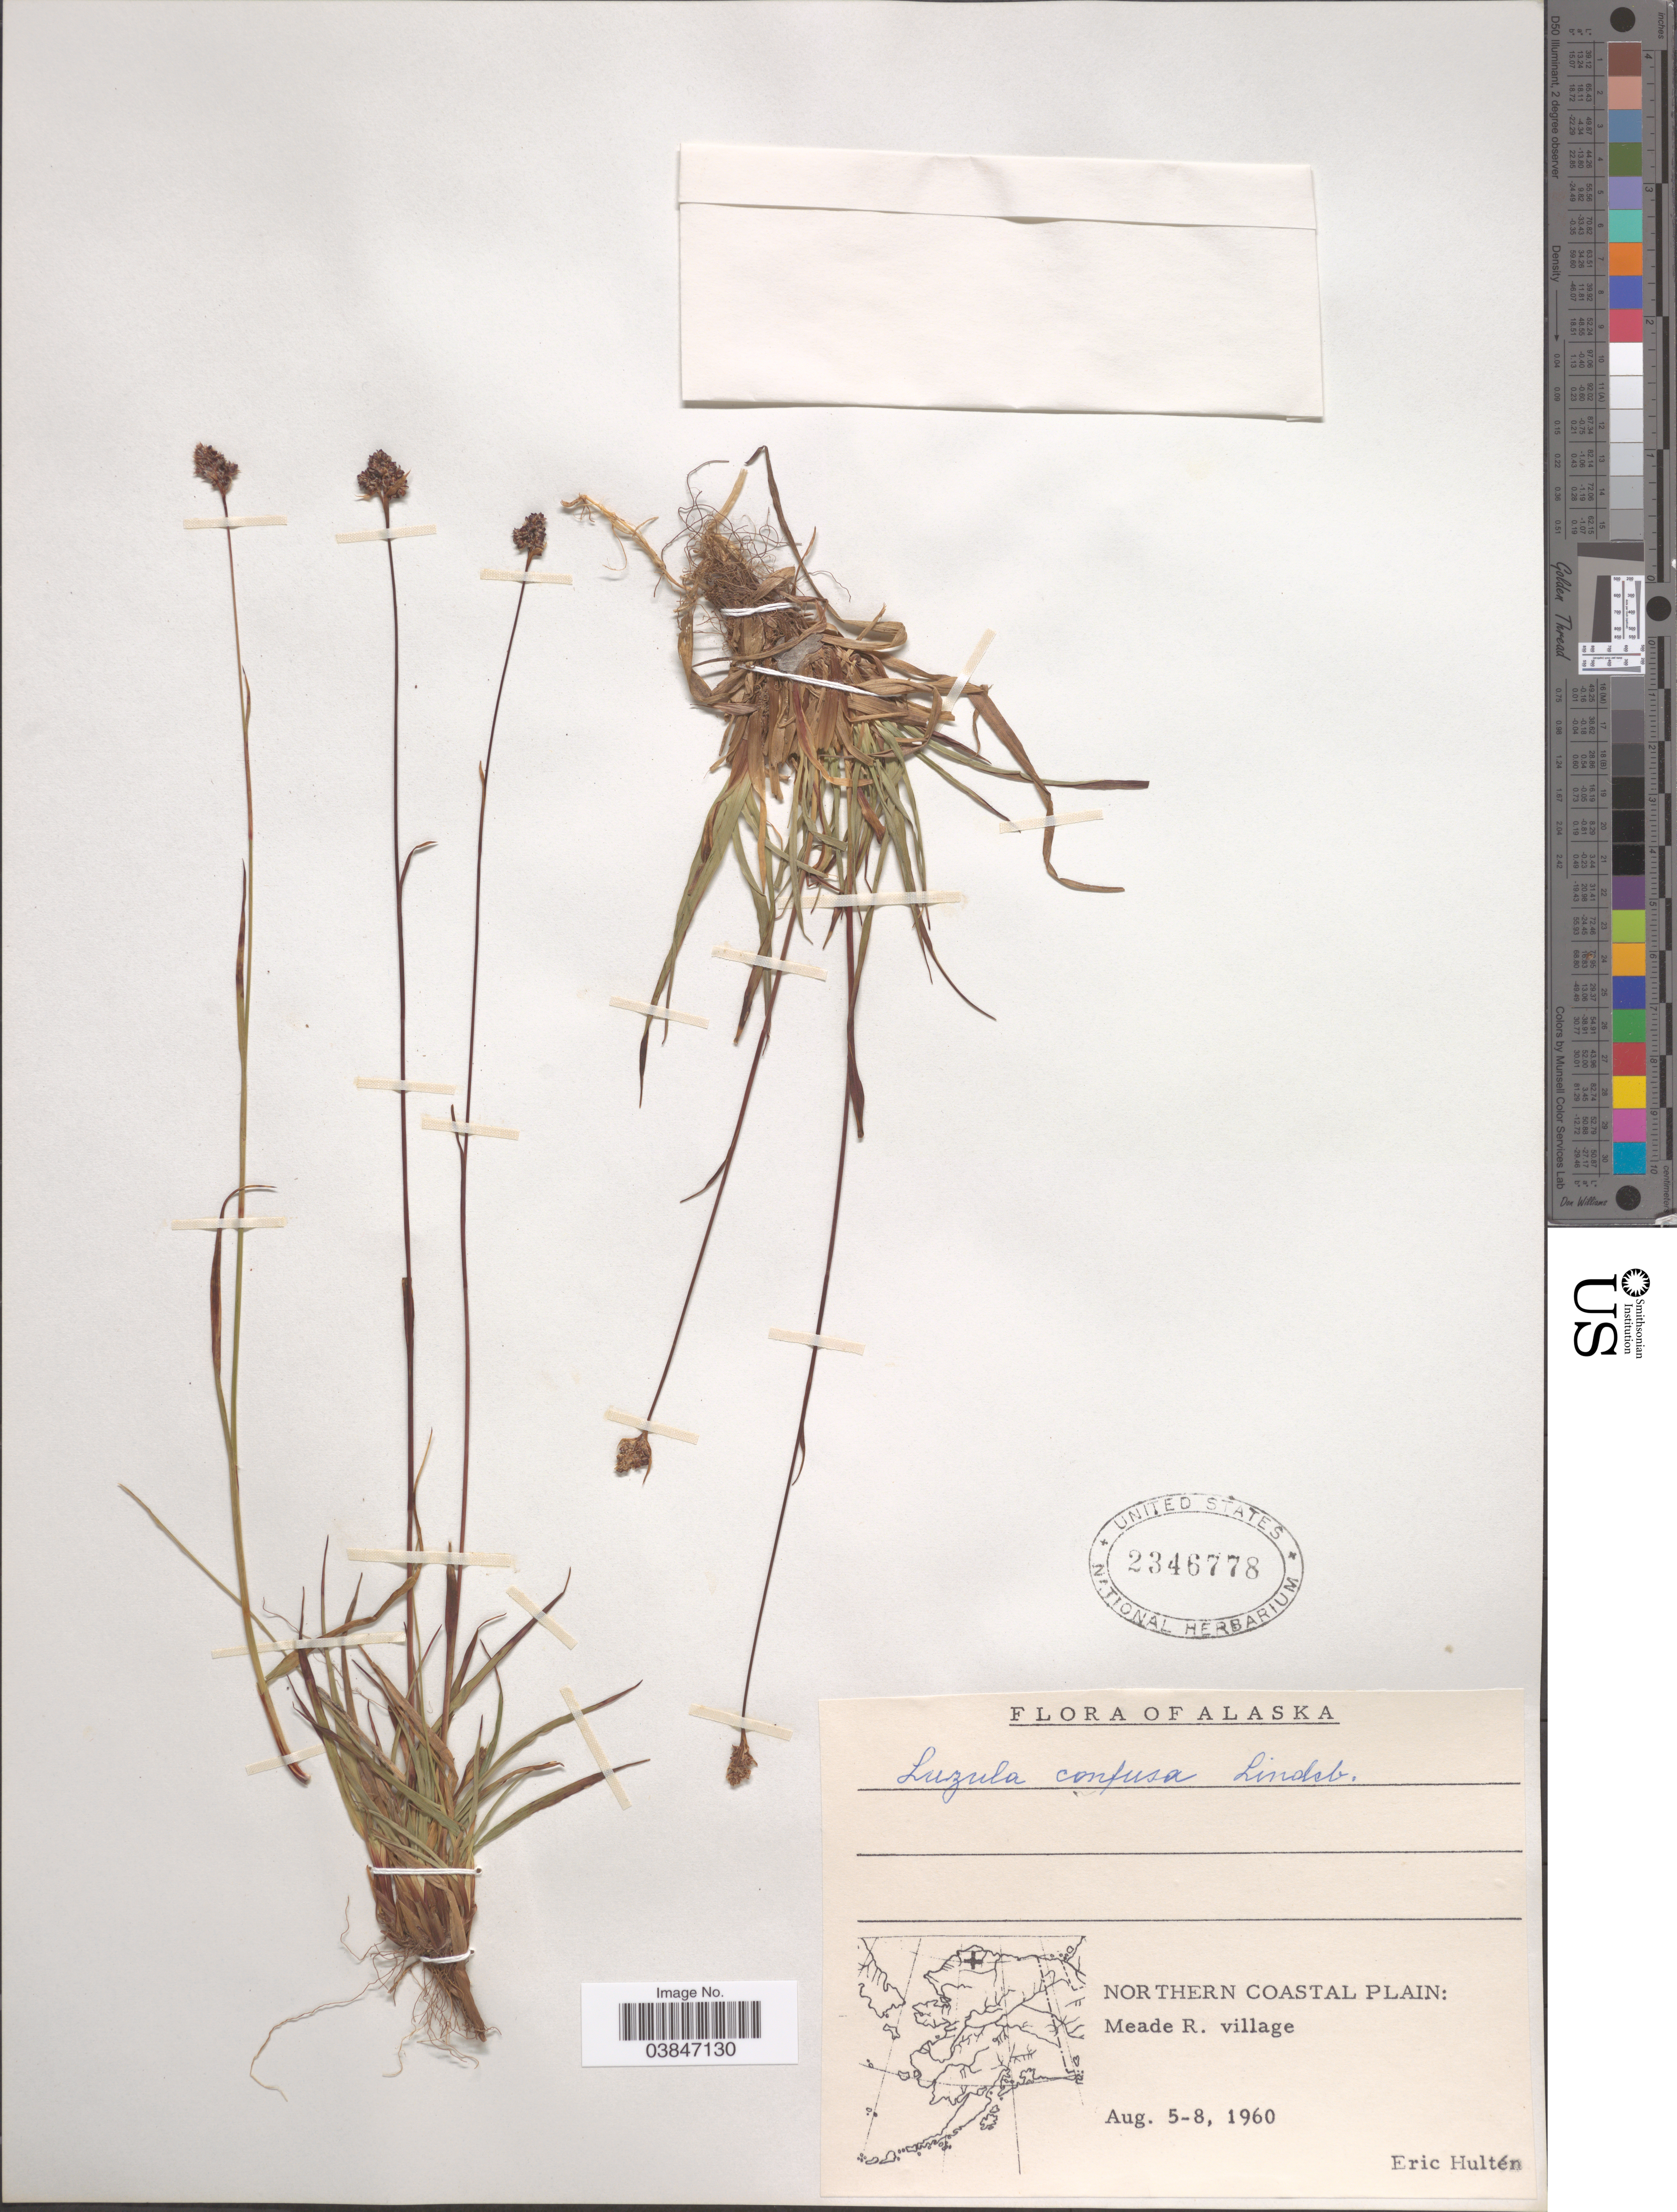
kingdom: Plantae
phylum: Tracheophyta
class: Liliopsida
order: Poales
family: Juncaceae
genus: Luzula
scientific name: Luzula tundricola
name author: (Gorodkov) V. Vassil.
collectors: E. G. Hultén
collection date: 1960-08-05/1960-08-08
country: United States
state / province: Alaska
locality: Northern Coastal Plain: Meade R. village.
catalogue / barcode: US 2346778